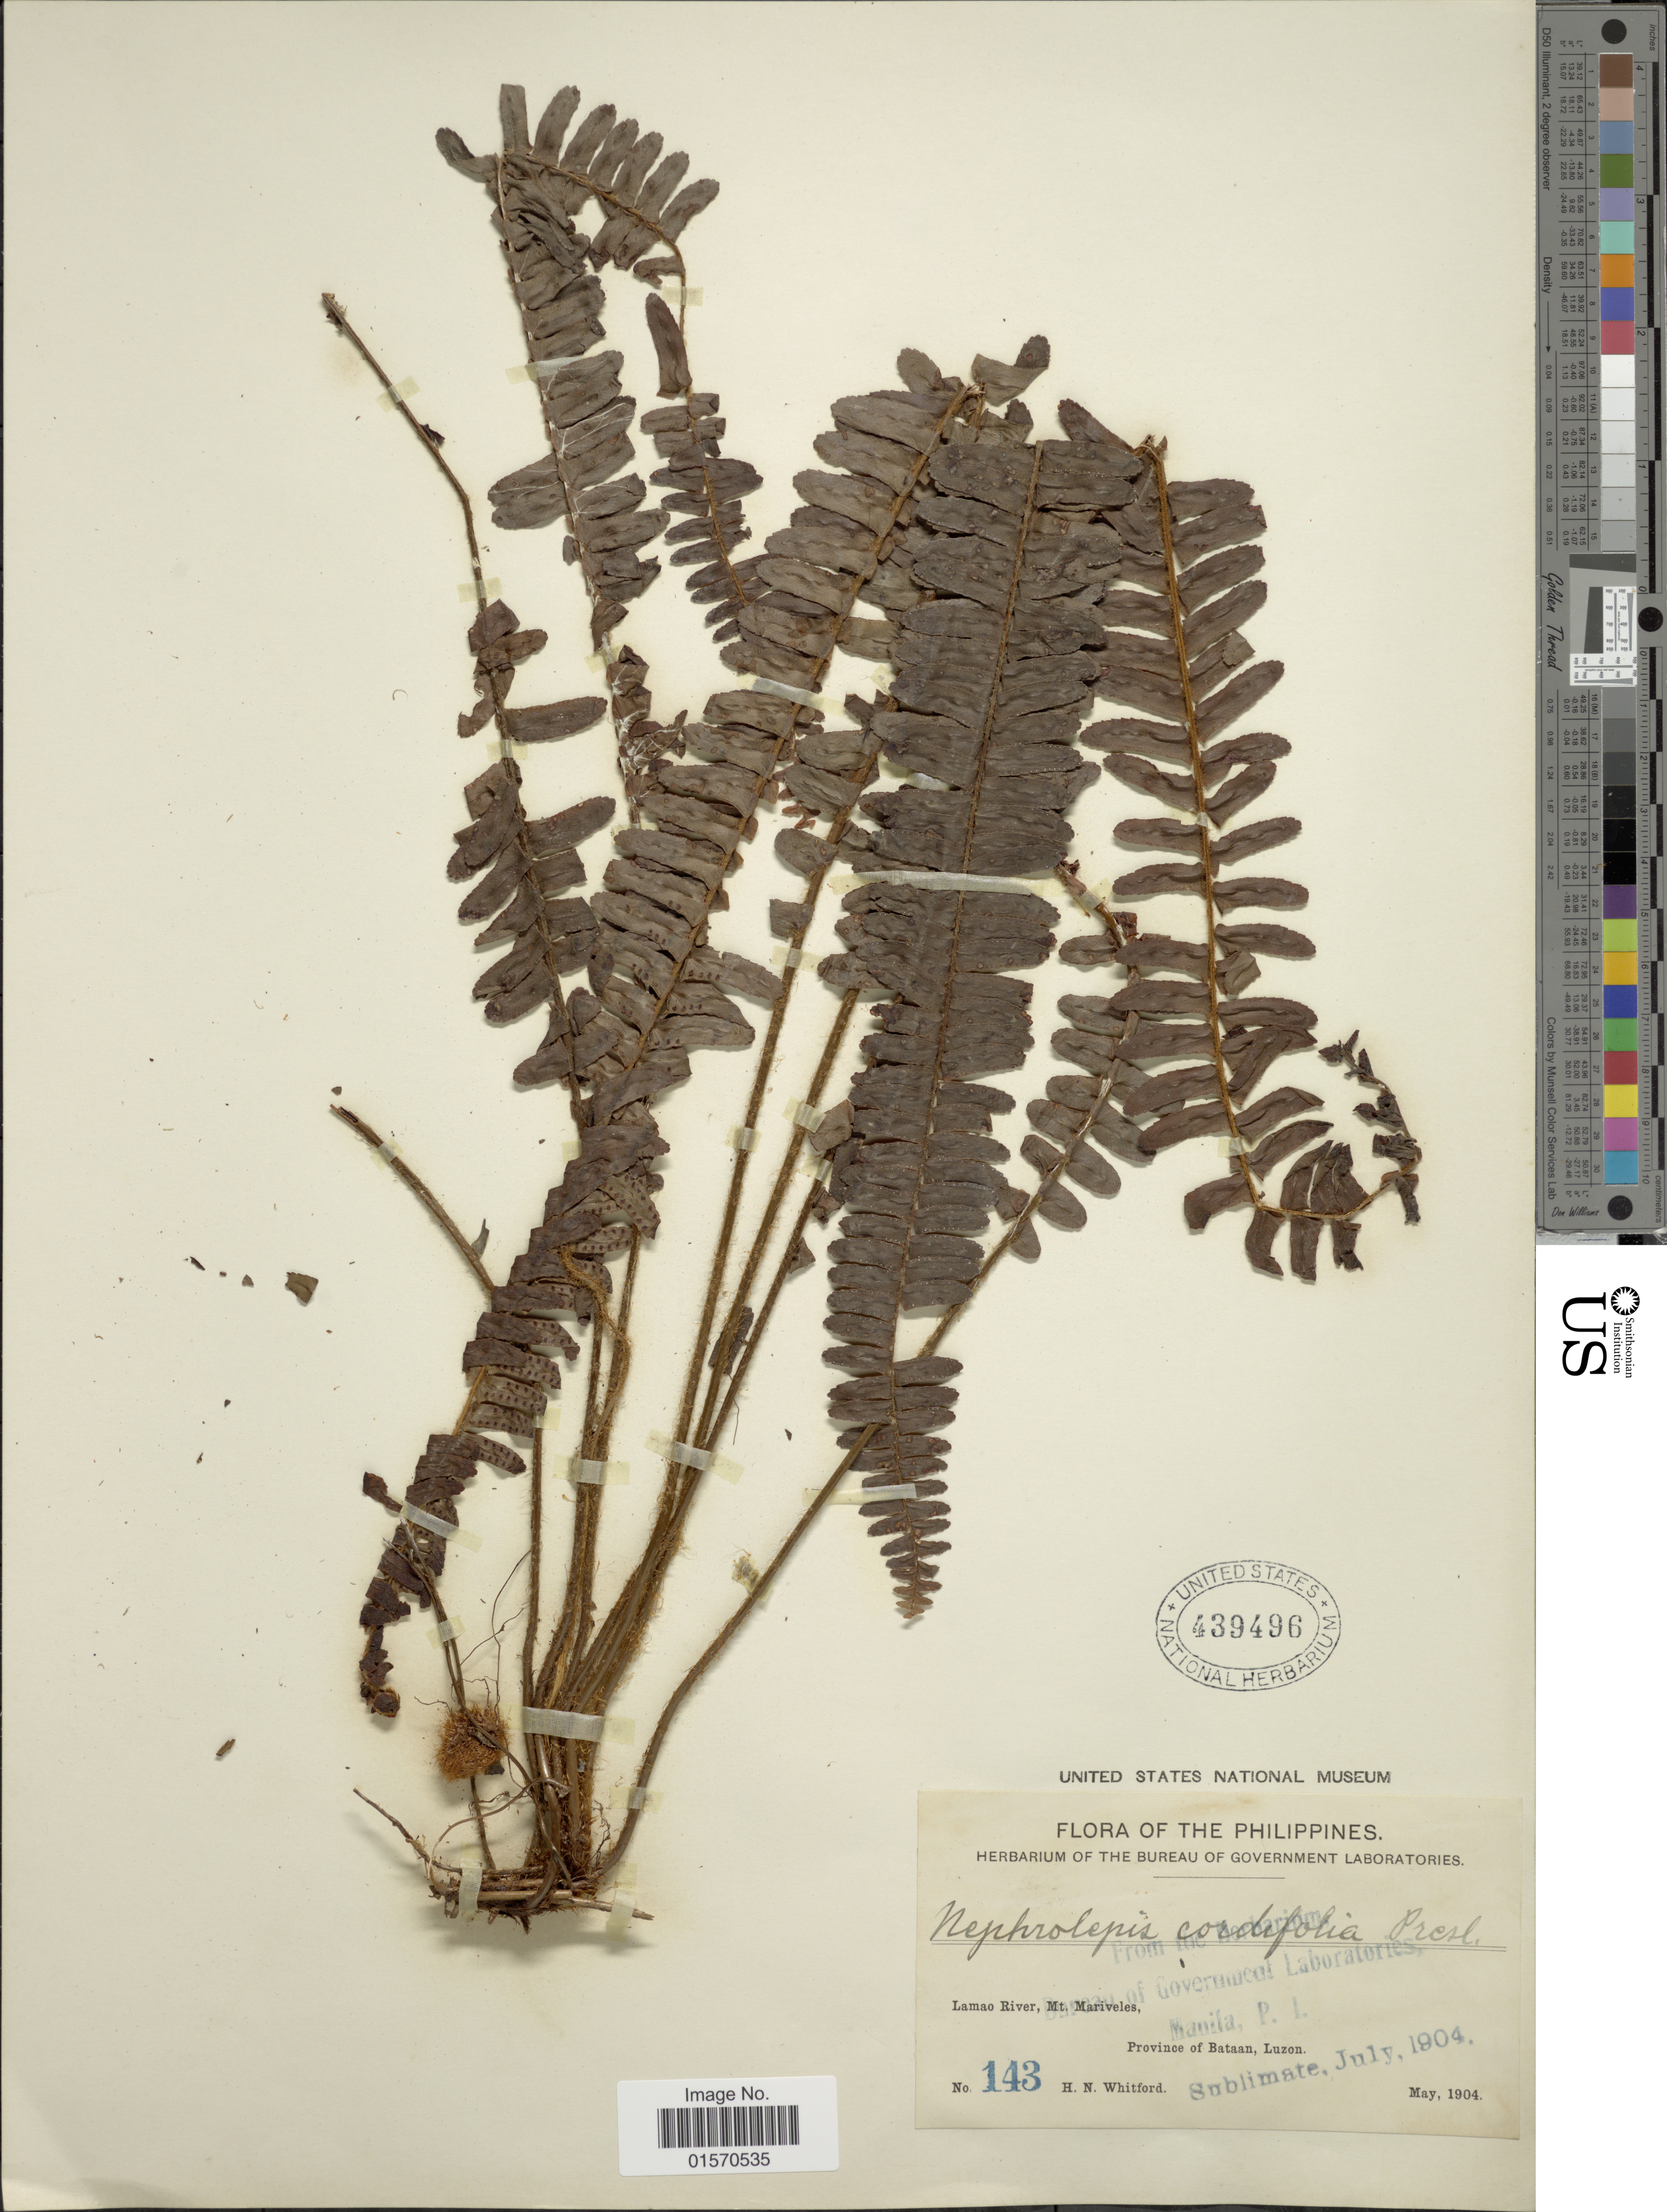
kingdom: Plantae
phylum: Tracheophyta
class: Polypodiopsida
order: Polypodiales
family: Nephrolepidaceae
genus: Nephrolepis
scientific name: Nephrolepis cordifolia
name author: (L.) C. Presl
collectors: H. N. Whitford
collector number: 143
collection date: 1904-05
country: Philippines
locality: Lamao River, Mt. Mariveles, Province of Bataan, Luzon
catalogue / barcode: US 439496